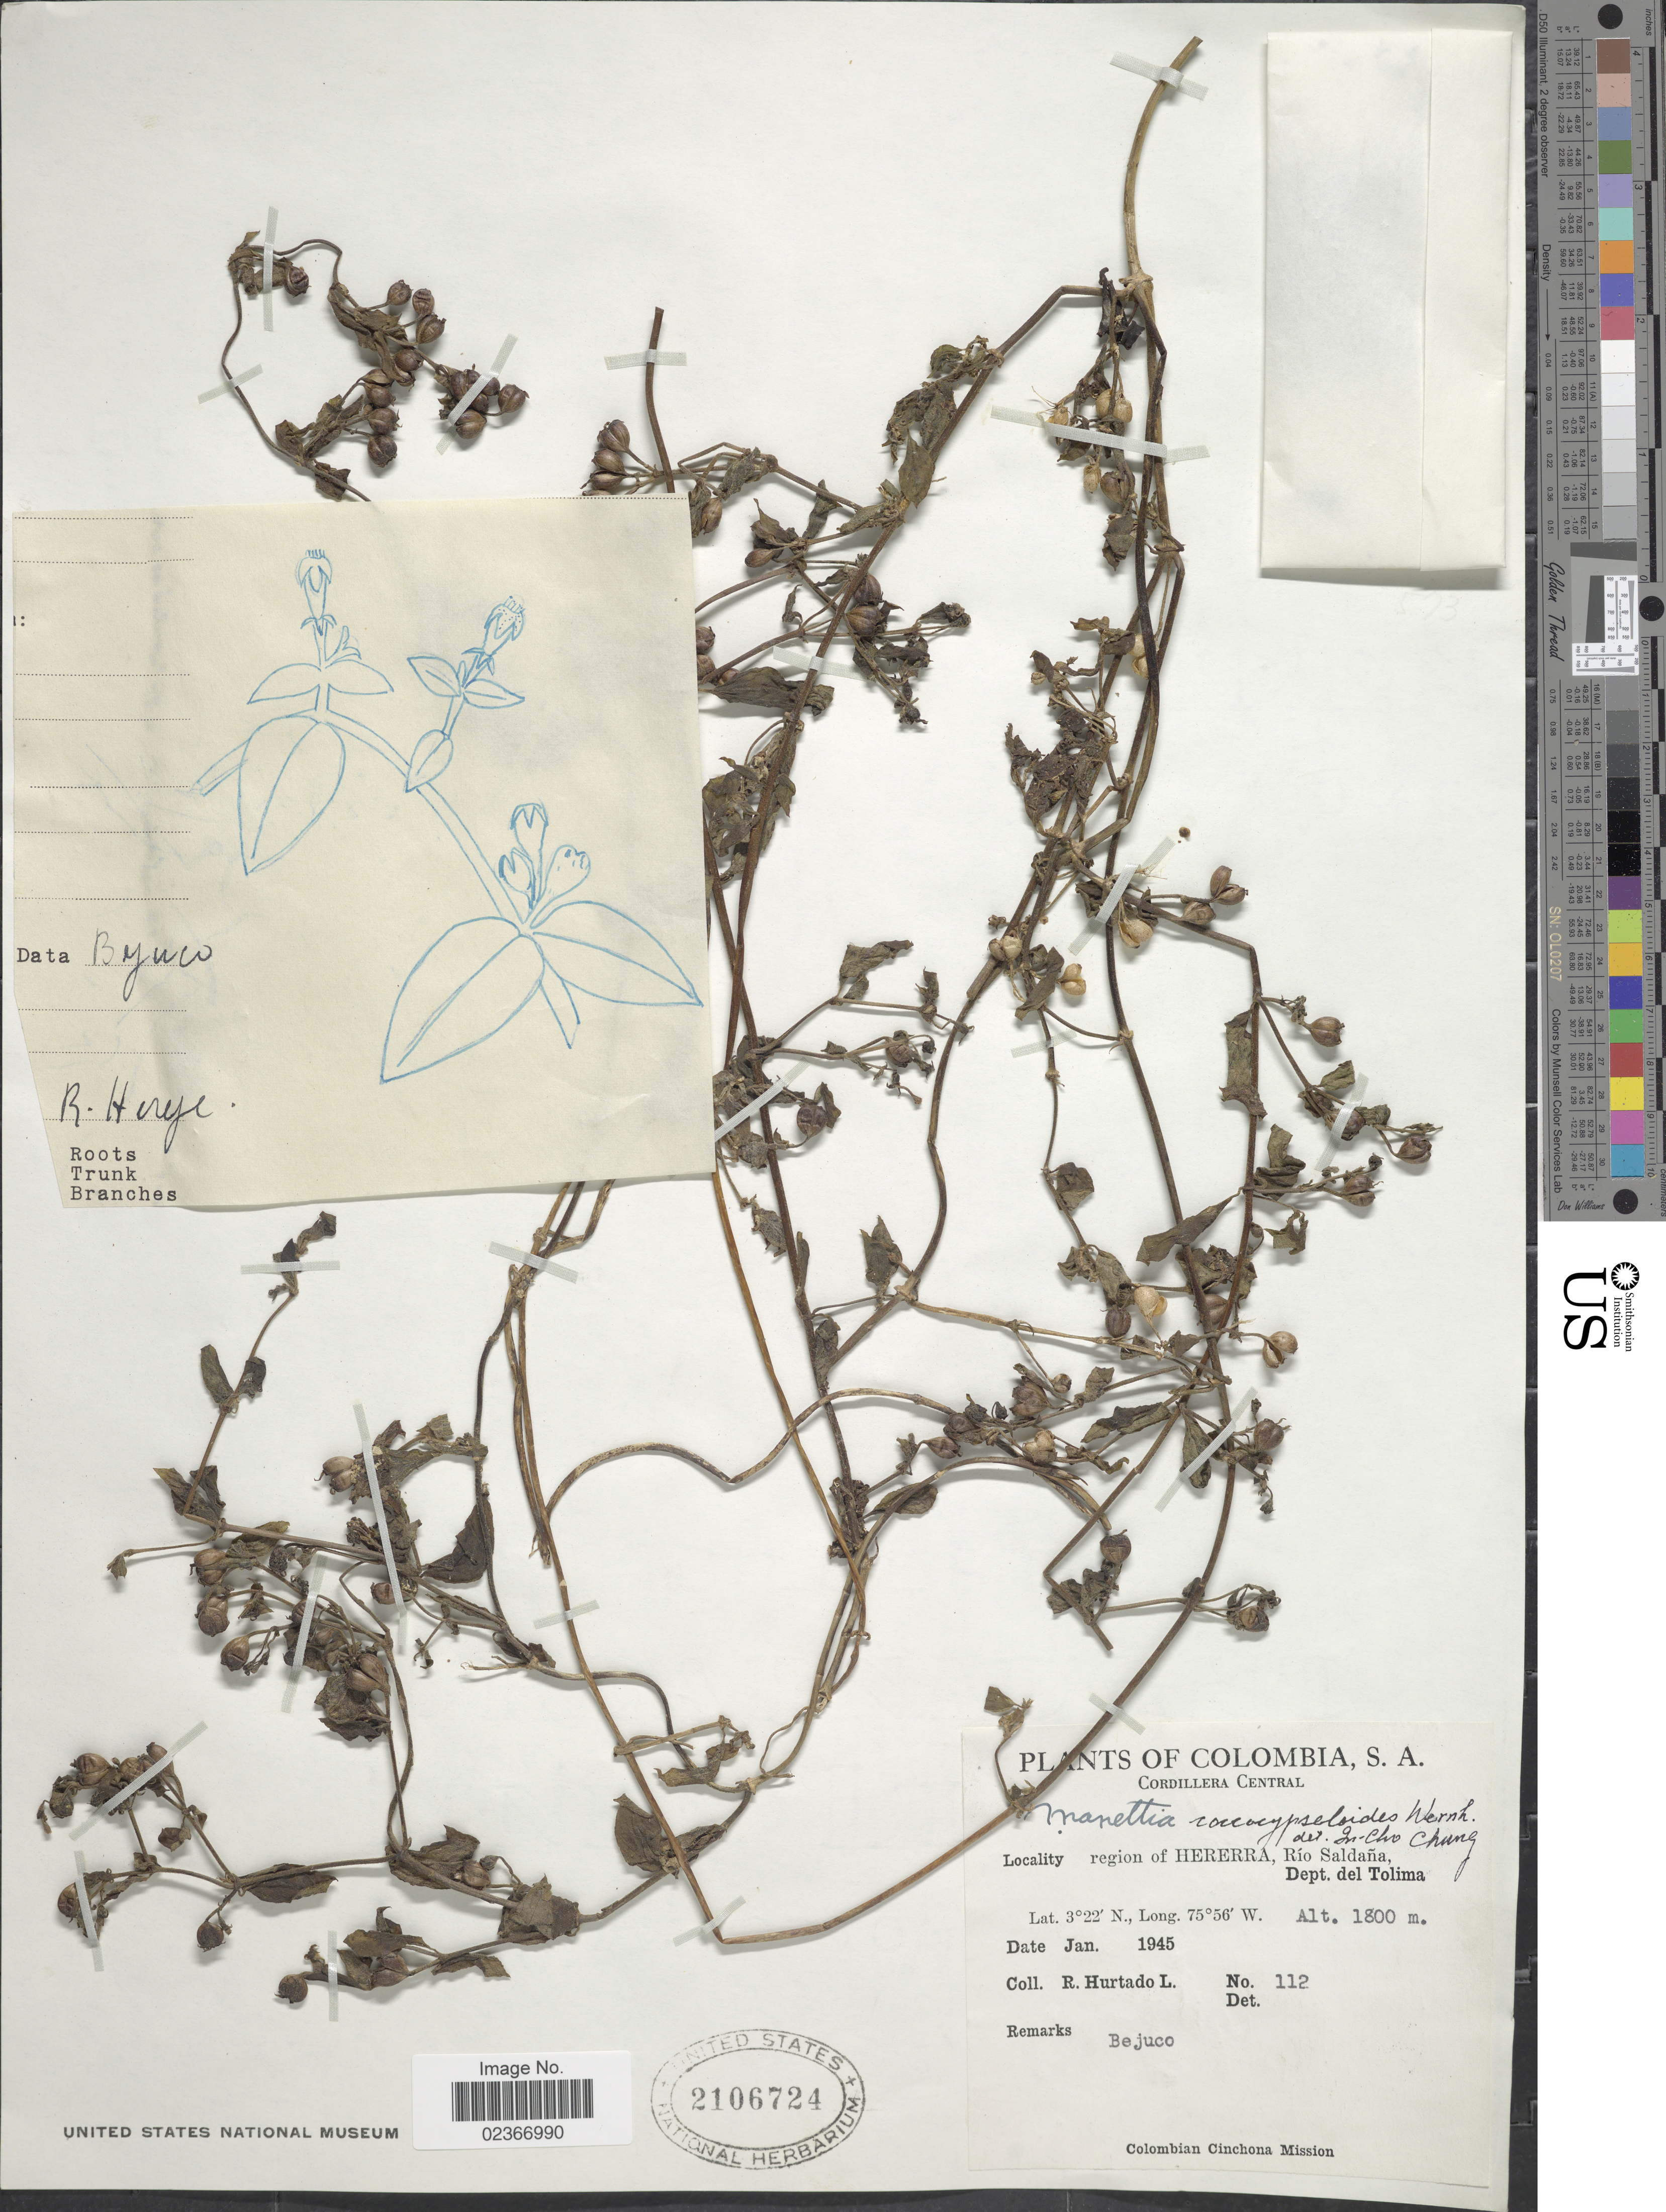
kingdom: Plantae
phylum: Tracheophyta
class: Magnoliopsida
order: Gentianales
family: Rubiaceae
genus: Manettia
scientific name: Manettia coccocypseloides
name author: Wernham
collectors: R. Hurtado L.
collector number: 112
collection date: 1945-01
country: Colombia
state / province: Tolima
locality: Cordillera Central. Region of Hererra, Rio Saldana, Dept. del Tolima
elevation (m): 1800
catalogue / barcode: US 2106724